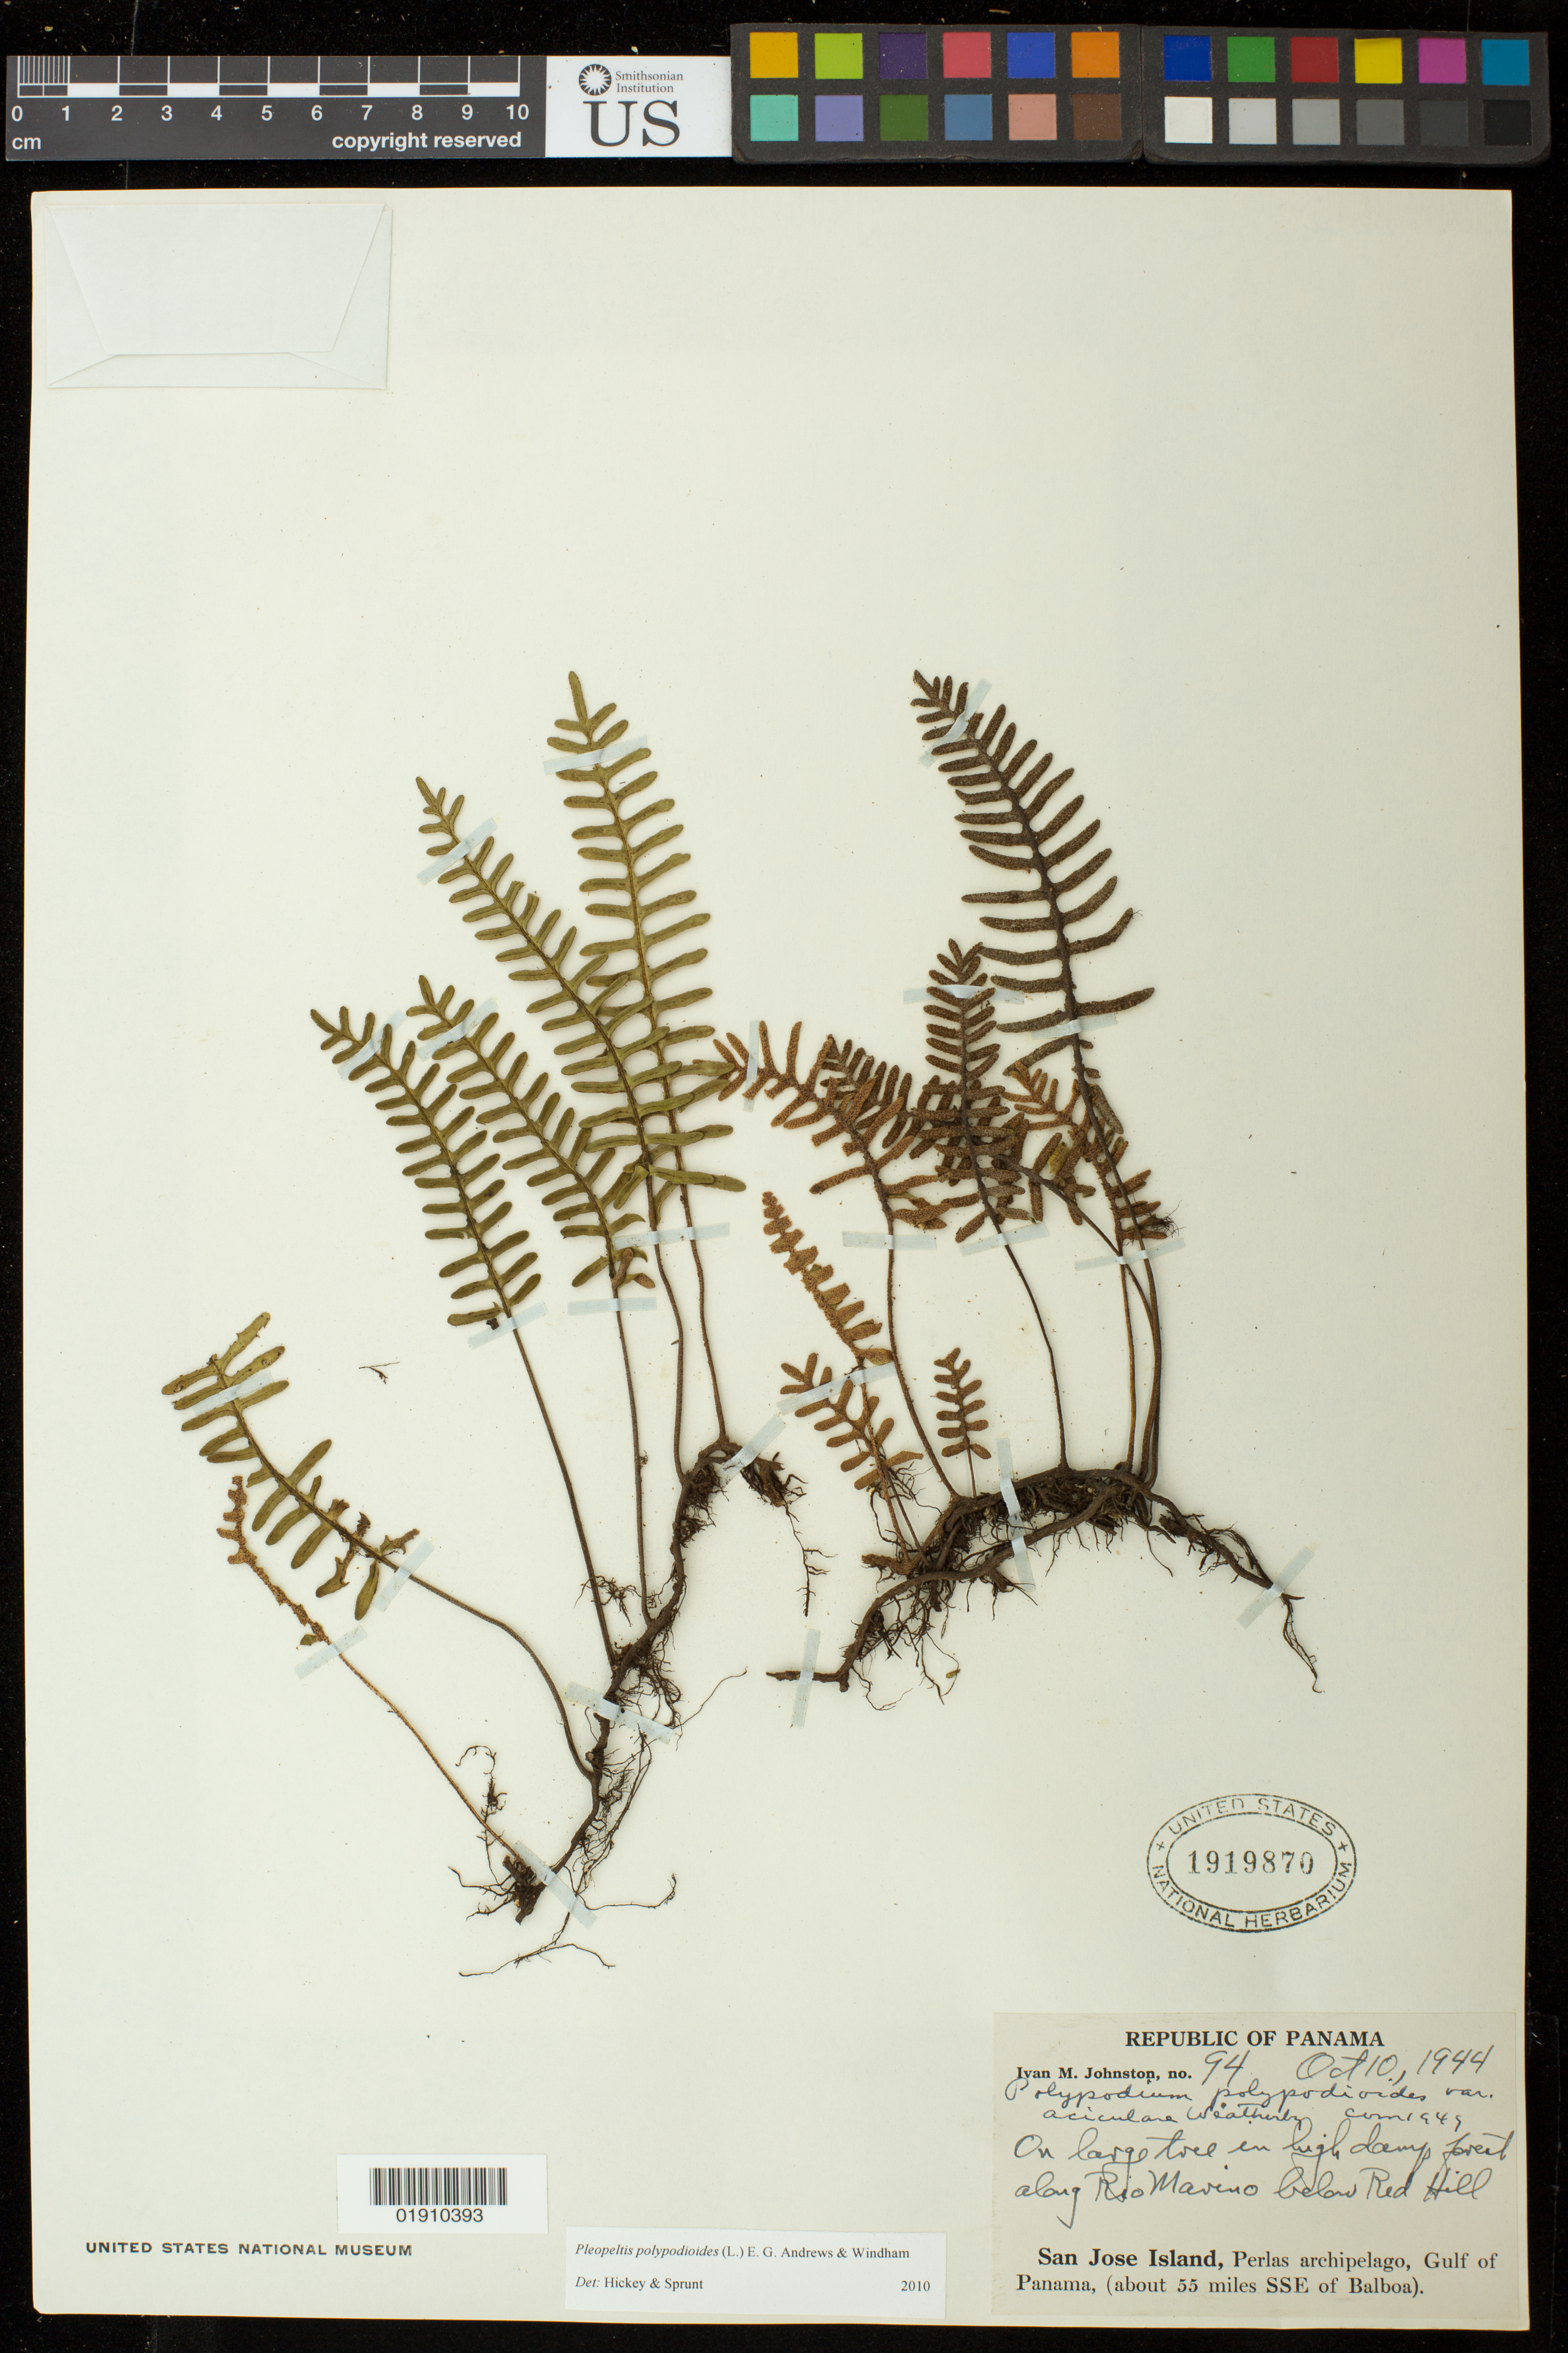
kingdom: Plantae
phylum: Tracheophyta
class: Polypodiopsida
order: Polypodiales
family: Polypodiaceae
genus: Pleopeltis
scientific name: Pleopeltis polypodioides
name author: (L.) E.G. Andrews & Windham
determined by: Hickey, R. J.; Sprunt, S. V.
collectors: I.M. Johnston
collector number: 94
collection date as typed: Oct 10, 1944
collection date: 1944-10-10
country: Panama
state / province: Panamá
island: San Jose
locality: Panama, San Jose Island, Perlas archipelago, Gulf of Panama, (about 55 miles SSE of Balboa), along Rio Marino below Red Hill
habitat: on large tree in high damp forest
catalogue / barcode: US 1919870